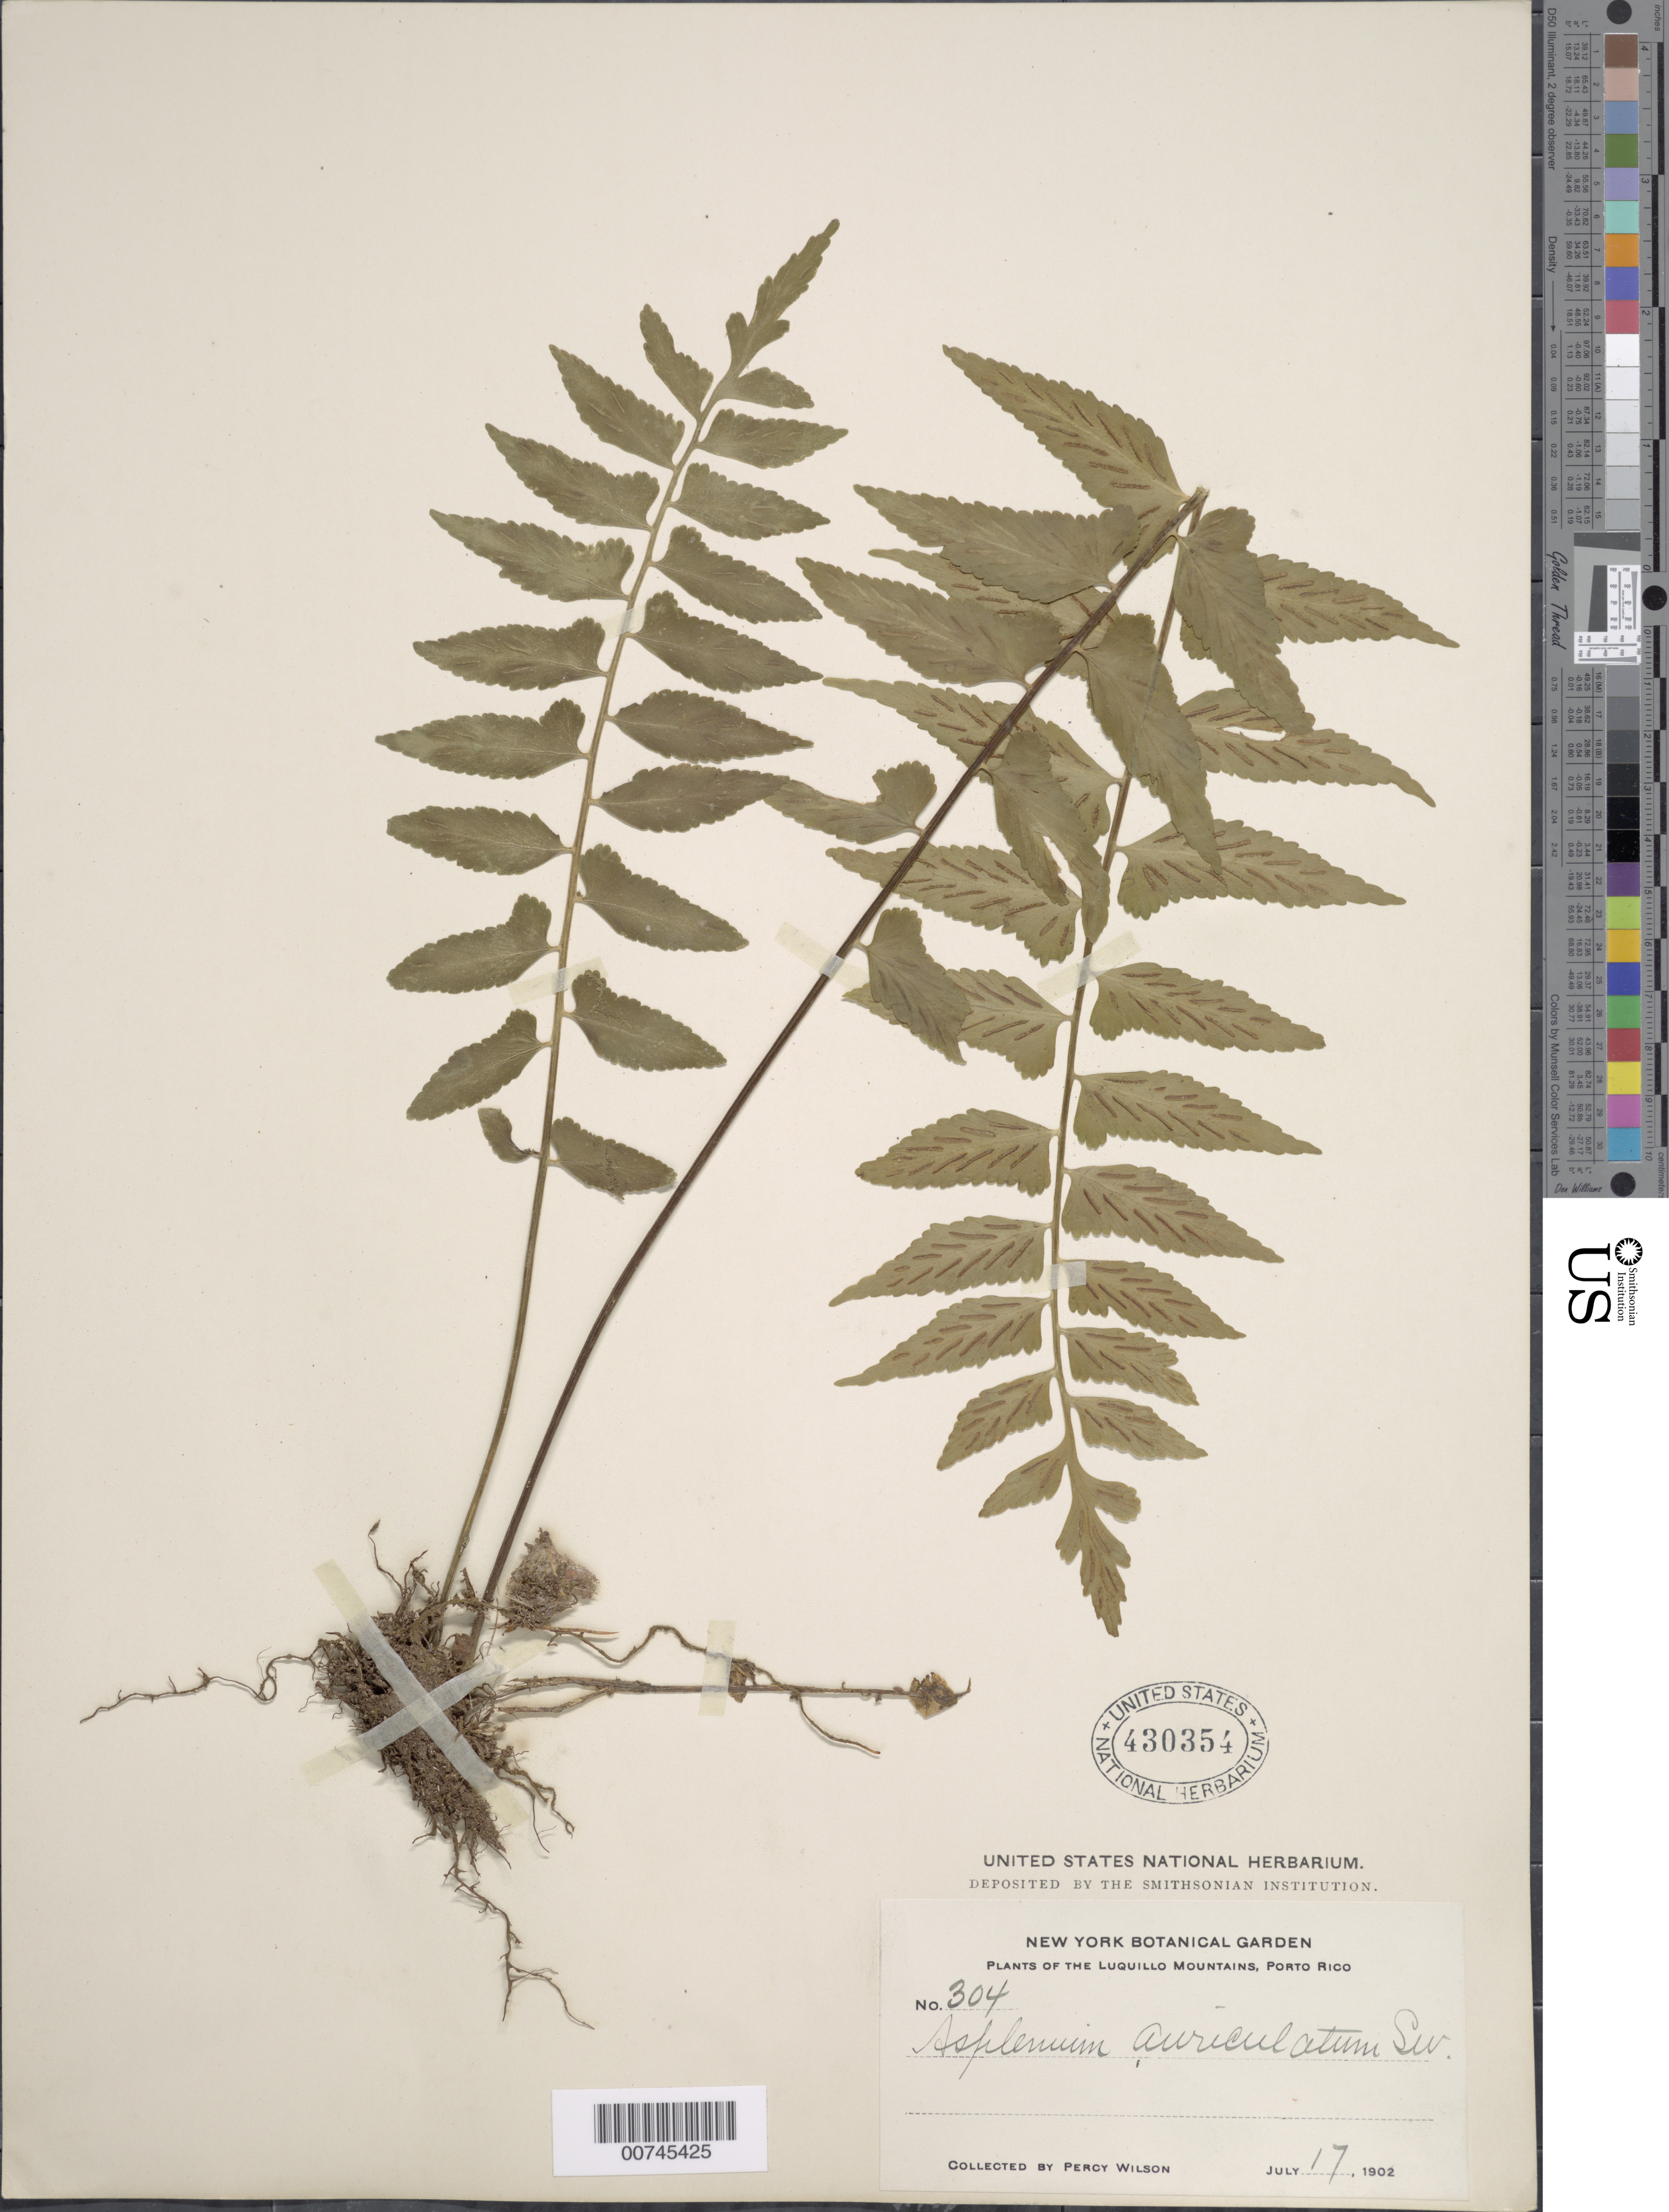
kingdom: Plantae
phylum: Tracheophyta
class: Polypodiopsida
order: Polypodiales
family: Aspleniaceae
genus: Asplenium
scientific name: Asplenium auriculatum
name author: Sw.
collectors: P. Wilson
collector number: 304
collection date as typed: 17 Jul 1902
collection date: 1902-07-17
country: Puerto Rico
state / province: Luquillo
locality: Luquillo Mountains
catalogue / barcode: US 430354